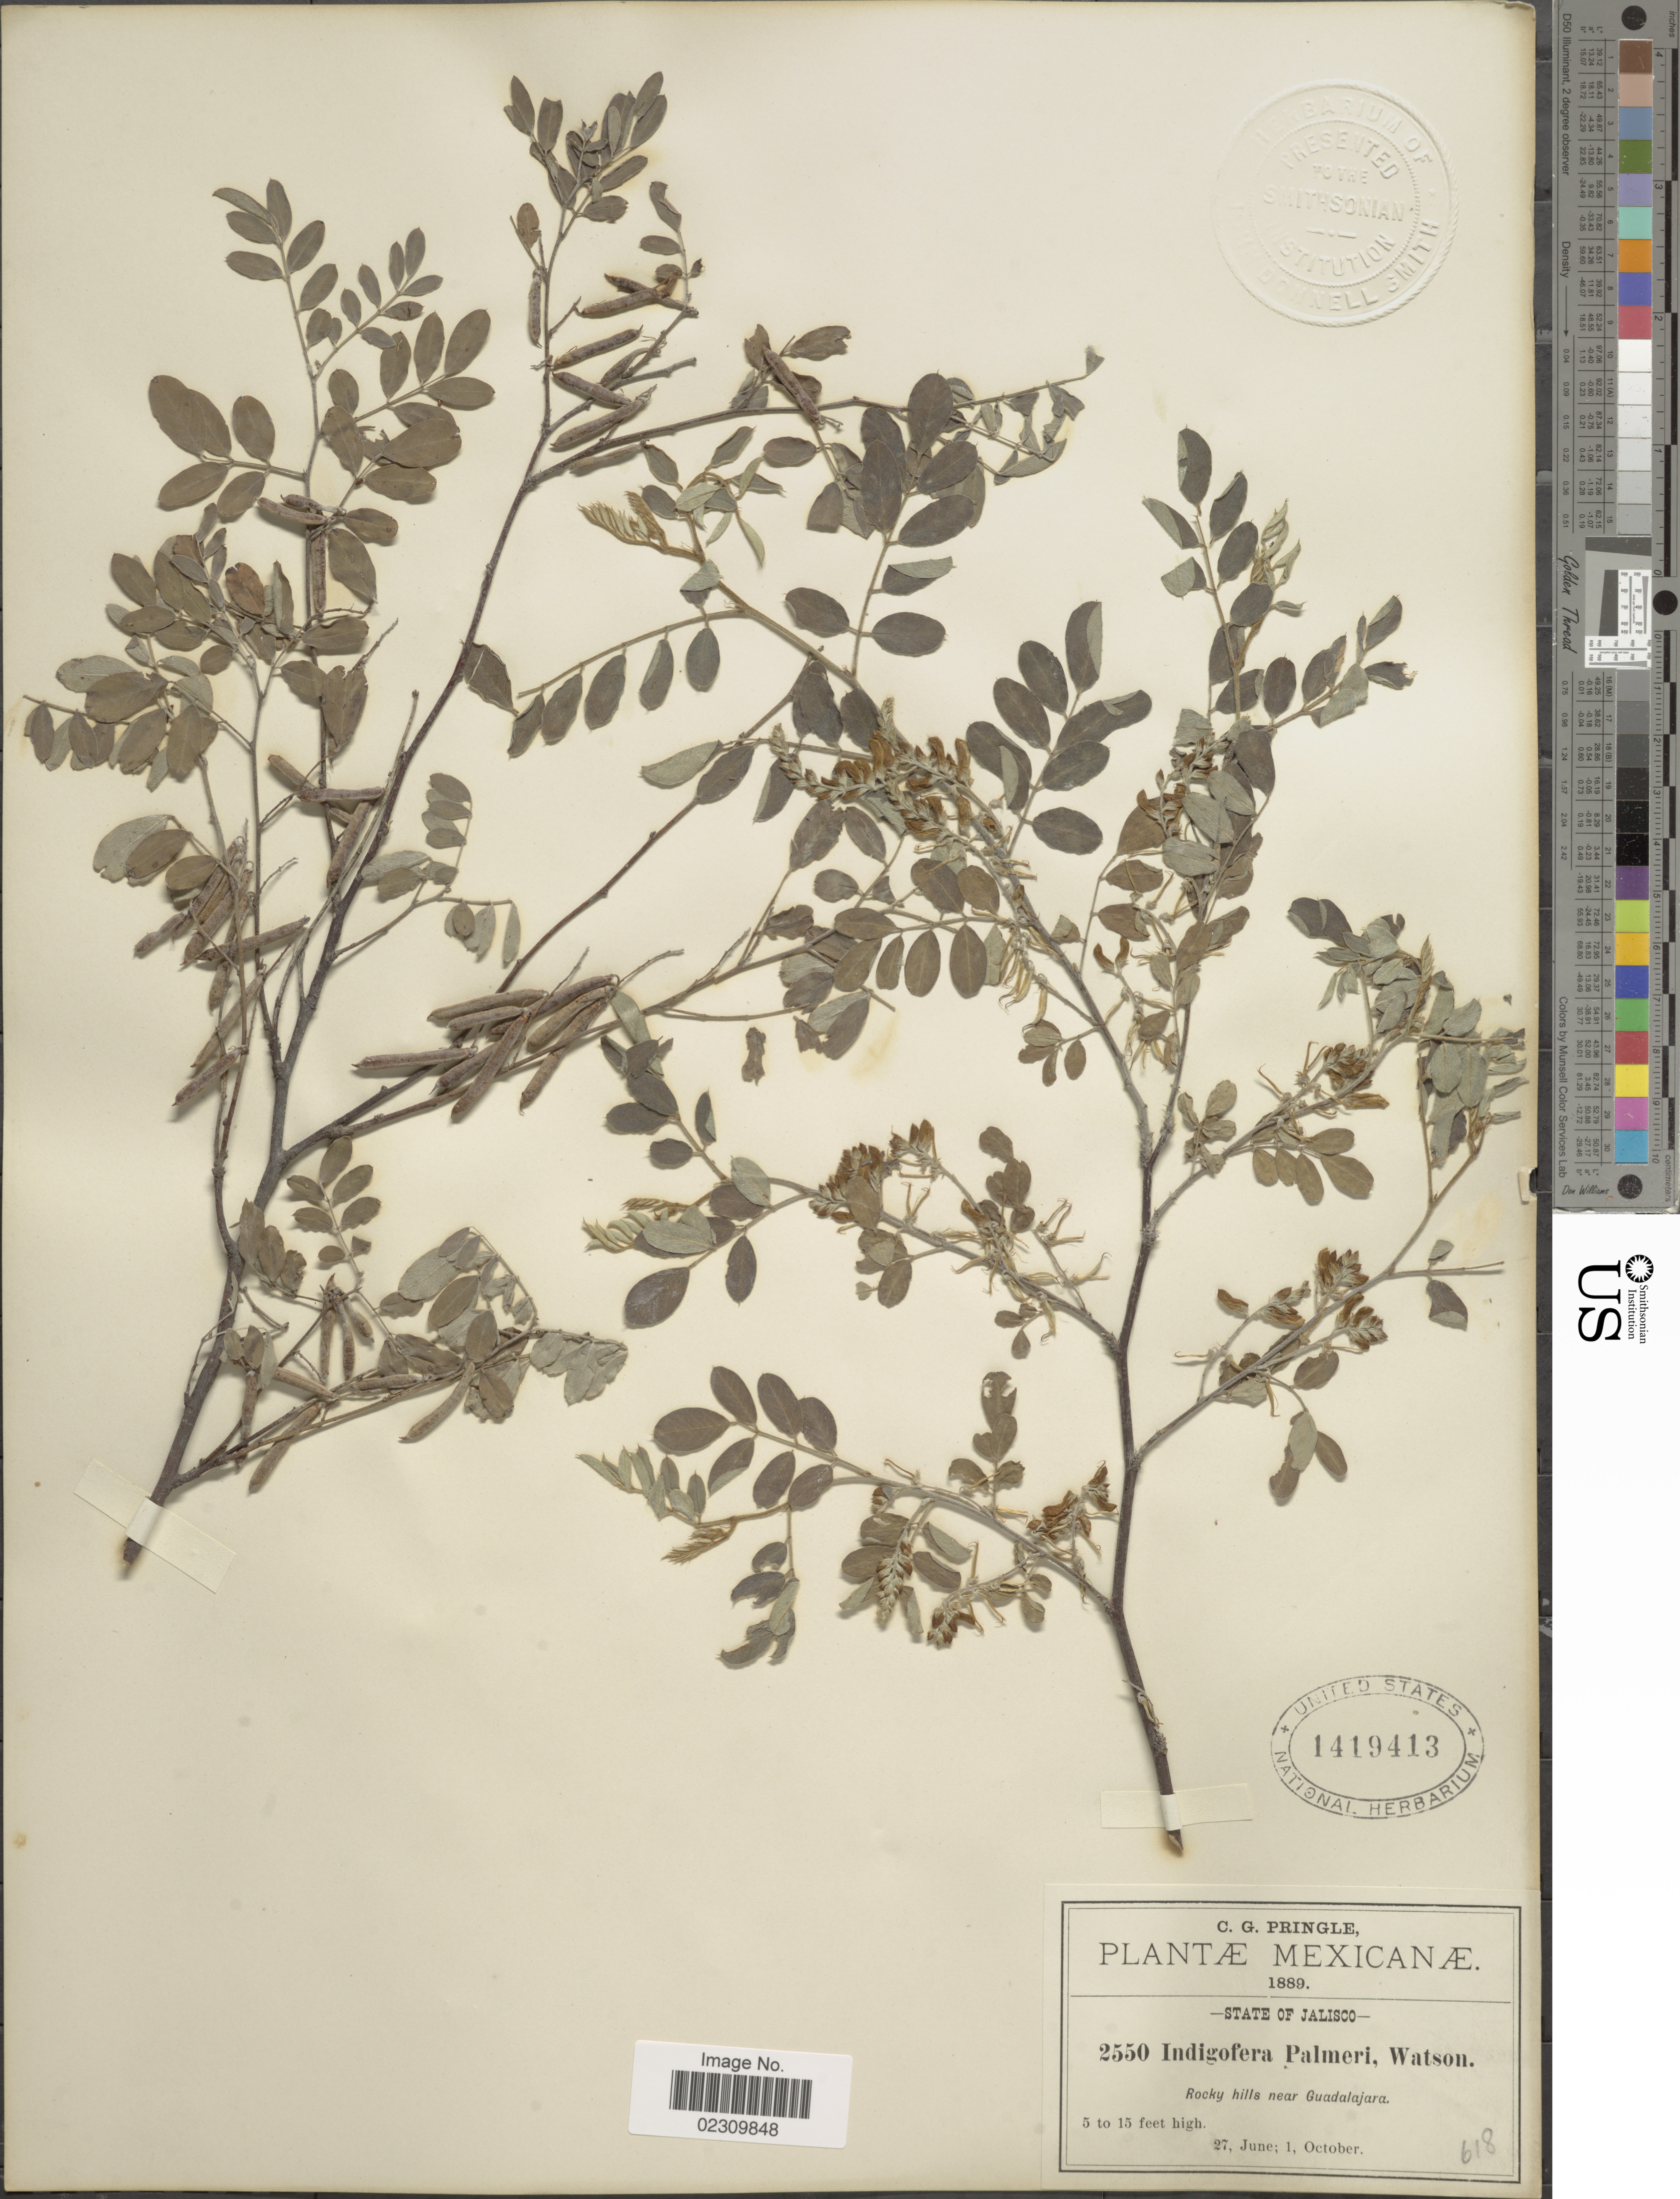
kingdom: Plantae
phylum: Tracheophyta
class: Magnoliopsida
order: Fabales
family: Fabaceae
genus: Indigofera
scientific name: Indigofera palmeri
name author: S. Watson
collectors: C. G. Pringle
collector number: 2550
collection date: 1889-06-27/1889-10-01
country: Mexico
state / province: Jalisco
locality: Rocky hills near Guadalajara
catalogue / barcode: US 1419413